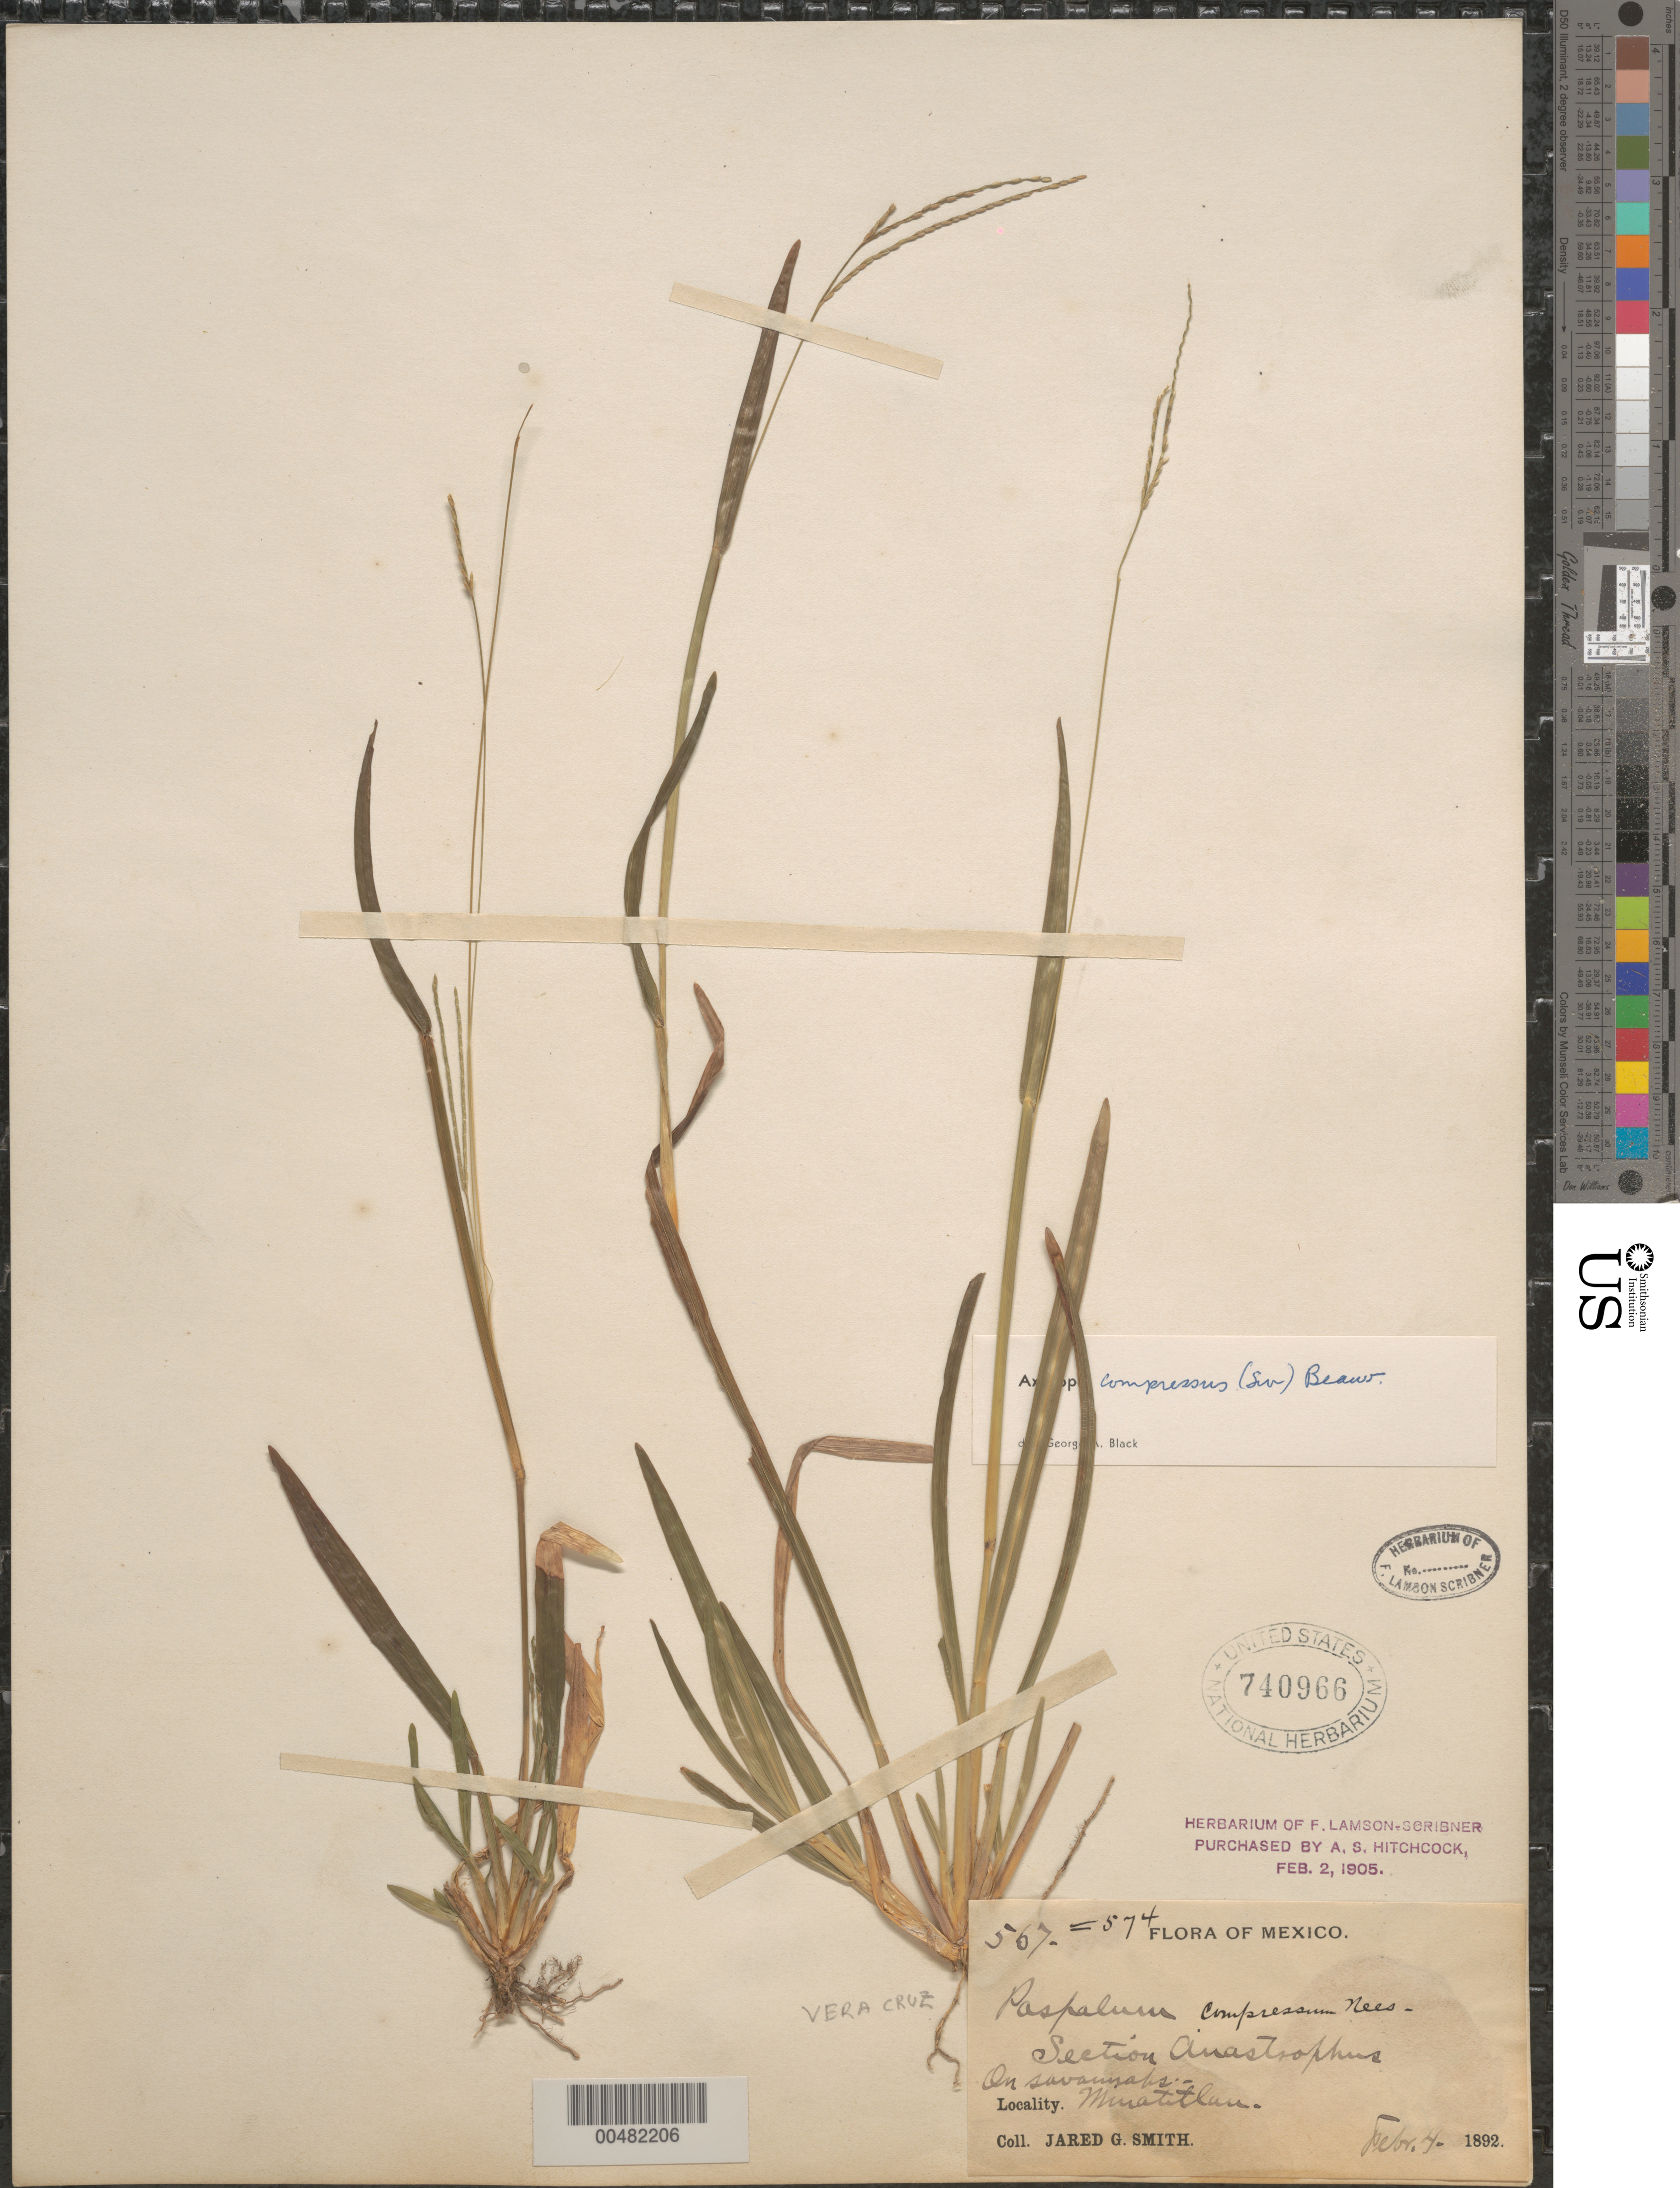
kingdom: Plantae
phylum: Tracheophyta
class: Liliopsida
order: Poales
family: Poaceae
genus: Axonopus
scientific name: Axonopus compressus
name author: (Sw.) P. Beauv.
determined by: Black, G. A.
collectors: J. G. Smith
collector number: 567/574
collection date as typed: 4 Feb 1892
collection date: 1892-02-04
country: Mexico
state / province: Veracruz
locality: Minatitlán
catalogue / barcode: US 740966